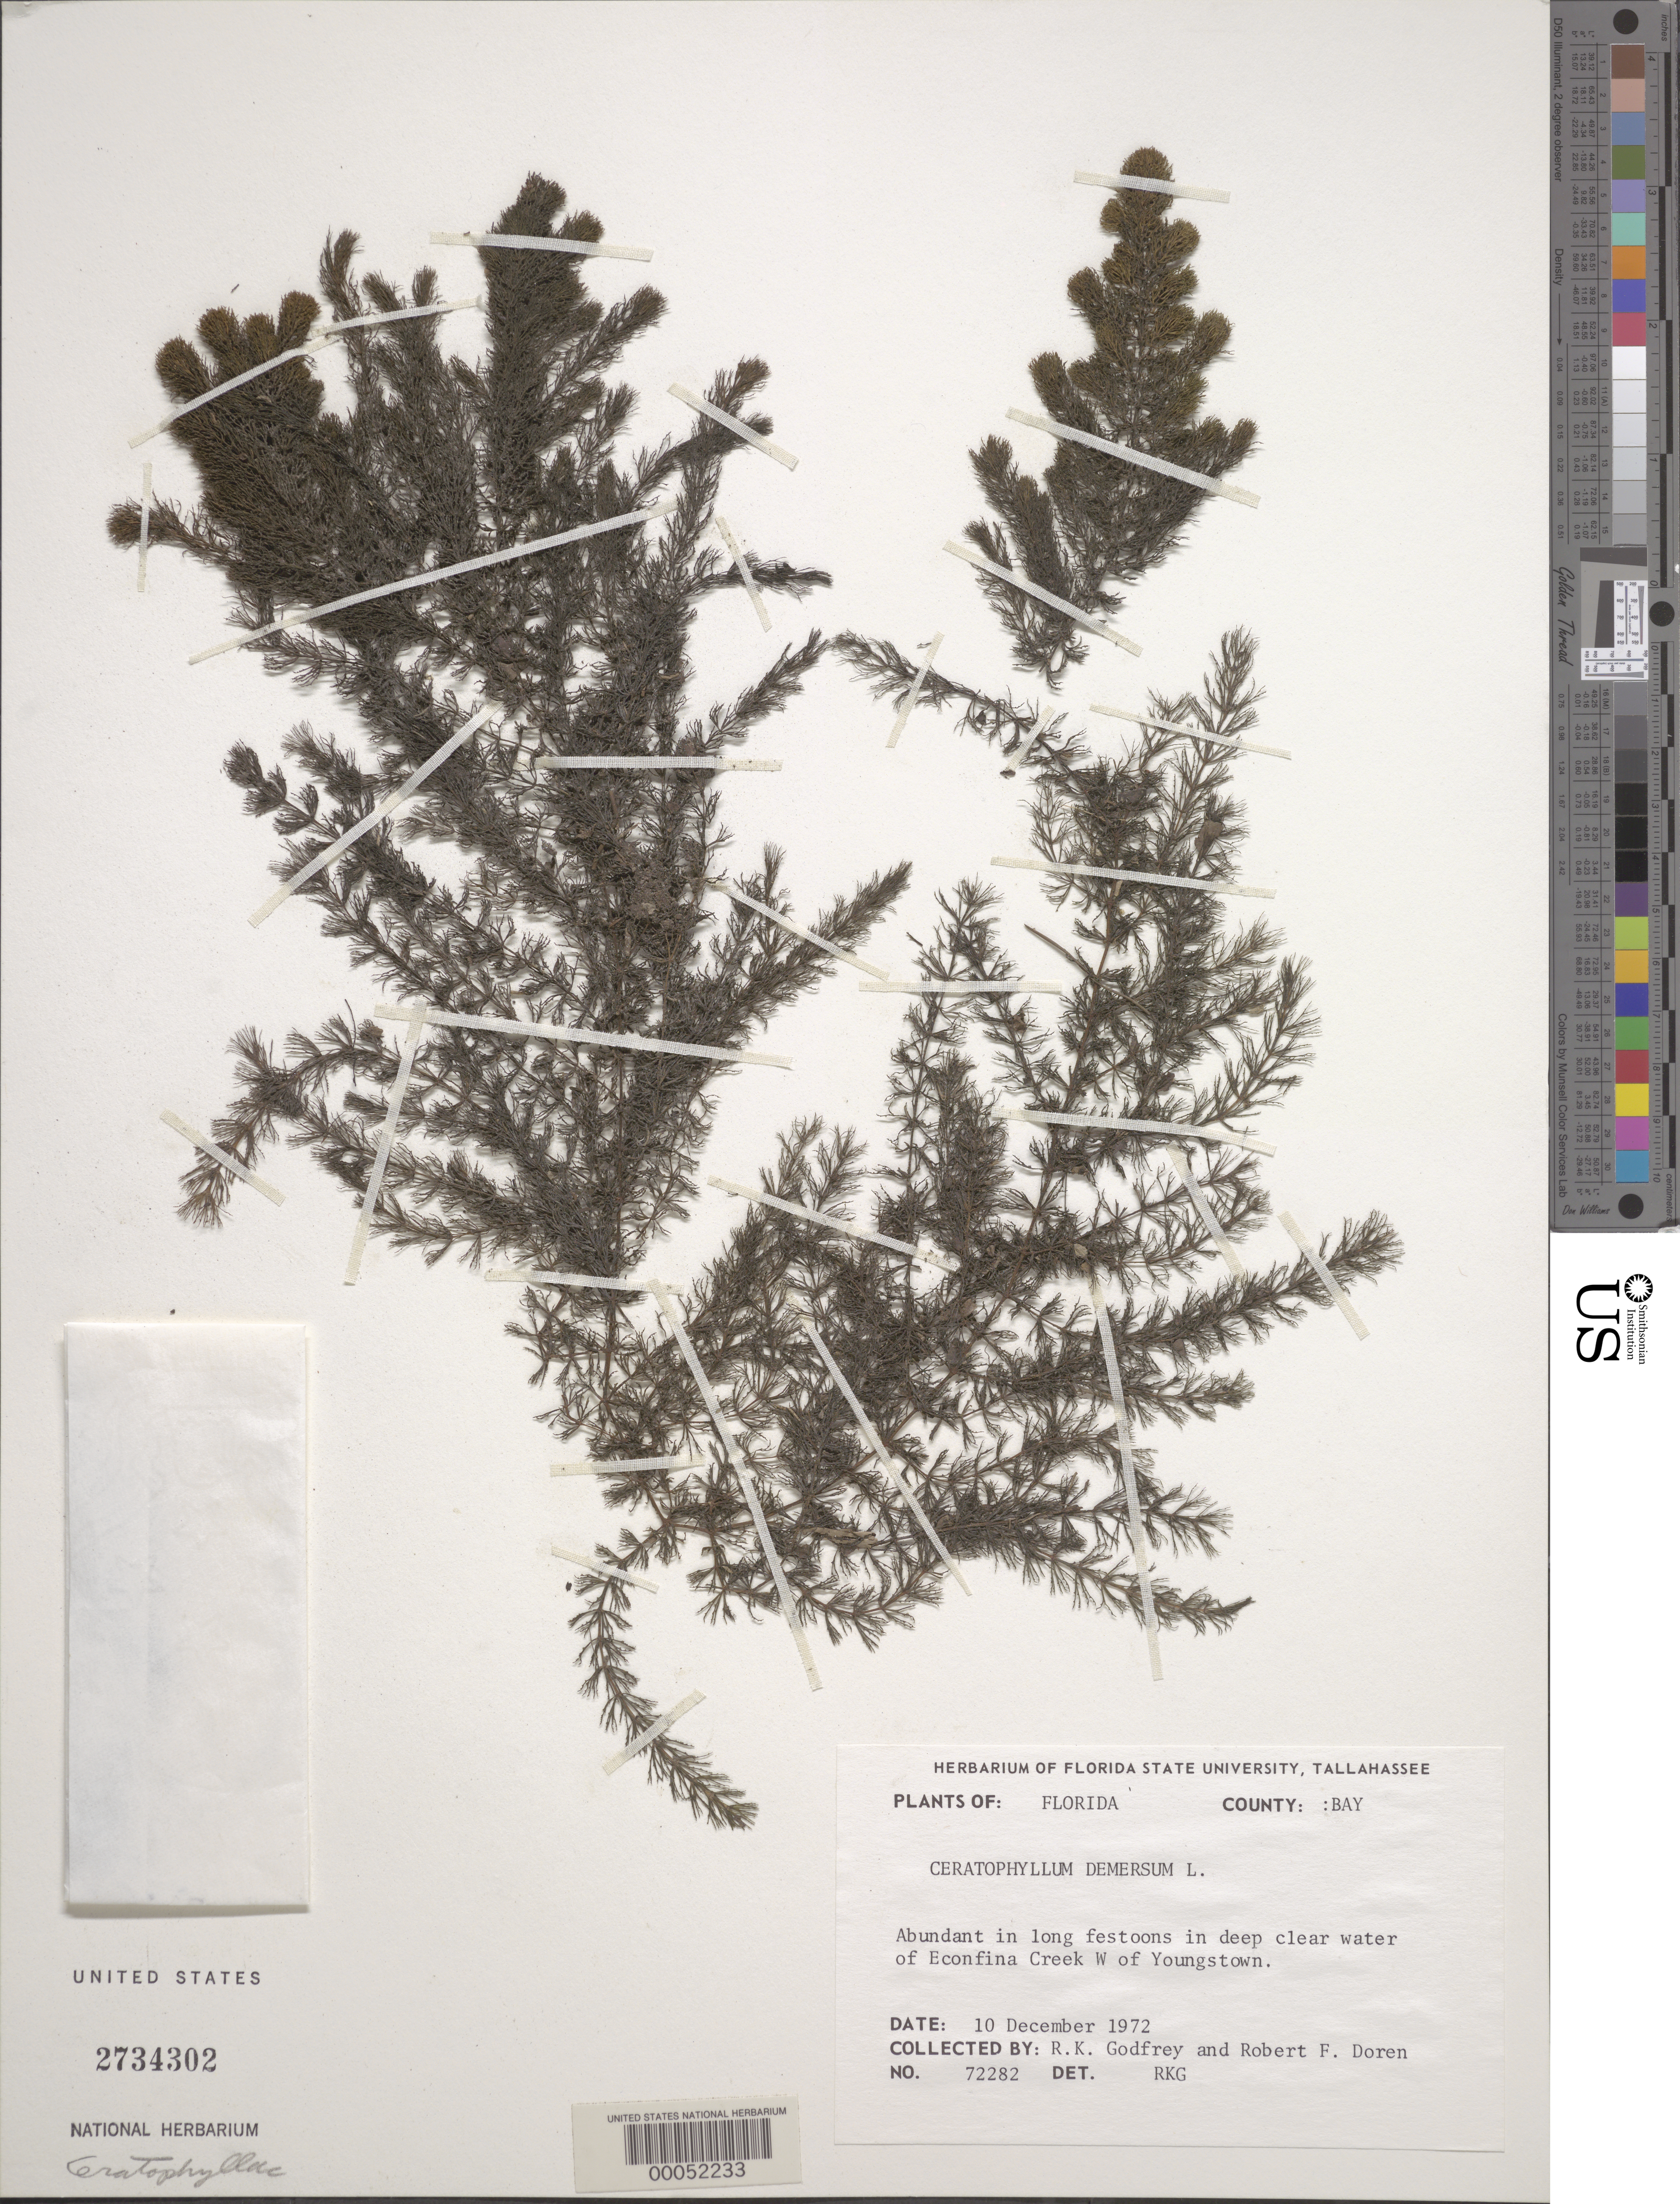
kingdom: Plantae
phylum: Tracheophyta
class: Magnoliopsida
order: Ceratophyllales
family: Ceratophyllaceae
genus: Ceratophyllum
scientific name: Ceratophyllum demersum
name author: L.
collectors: R. K. Godfrey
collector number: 16672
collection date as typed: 10 Dec 1972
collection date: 1972-12-10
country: United States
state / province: Florida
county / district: Bay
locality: Econfina creek w of youngstown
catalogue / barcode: US 2734302